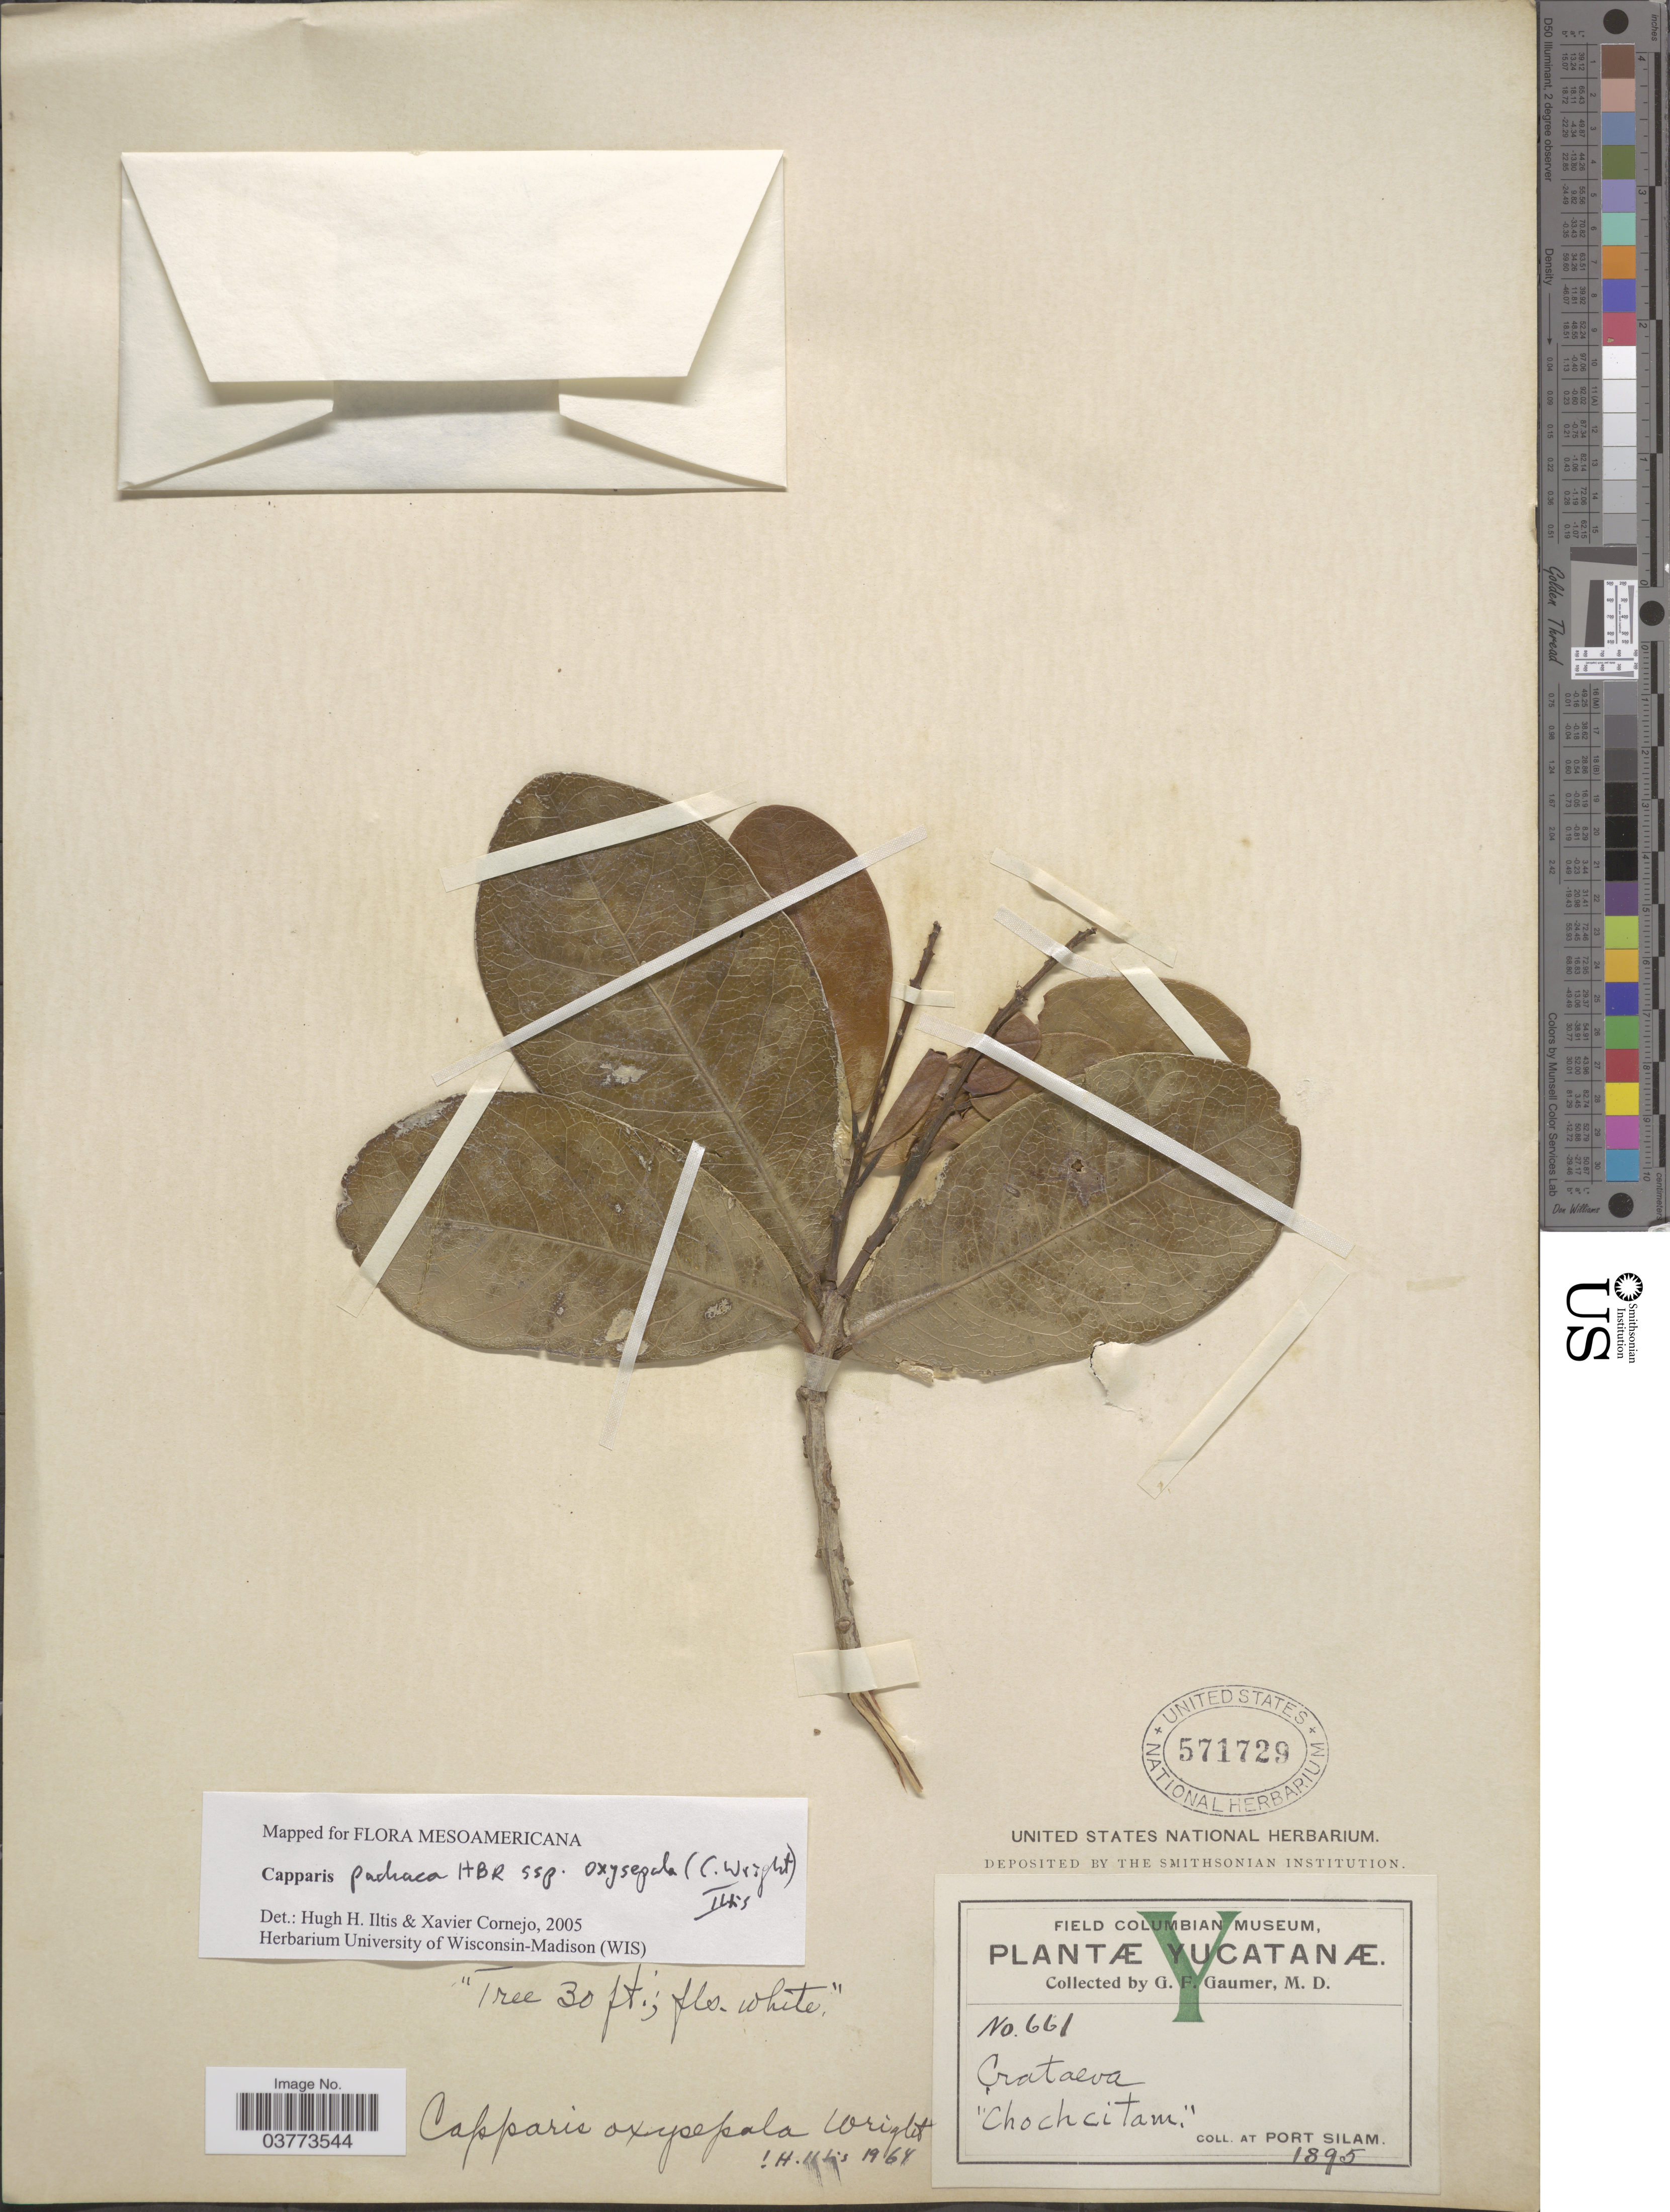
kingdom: Plantae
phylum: Tracheophyta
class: Magnoliopsida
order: Brassicales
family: Capparaceae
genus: Capparidastrum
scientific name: Capparidastrum pachaca subsp. oxysepalum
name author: (C. Wright ex Radlk.) Iltis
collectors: G. F. Gaumer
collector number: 661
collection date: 1895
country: Mexico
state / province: Yucatán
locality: Chochcitam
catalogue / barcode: US 571729